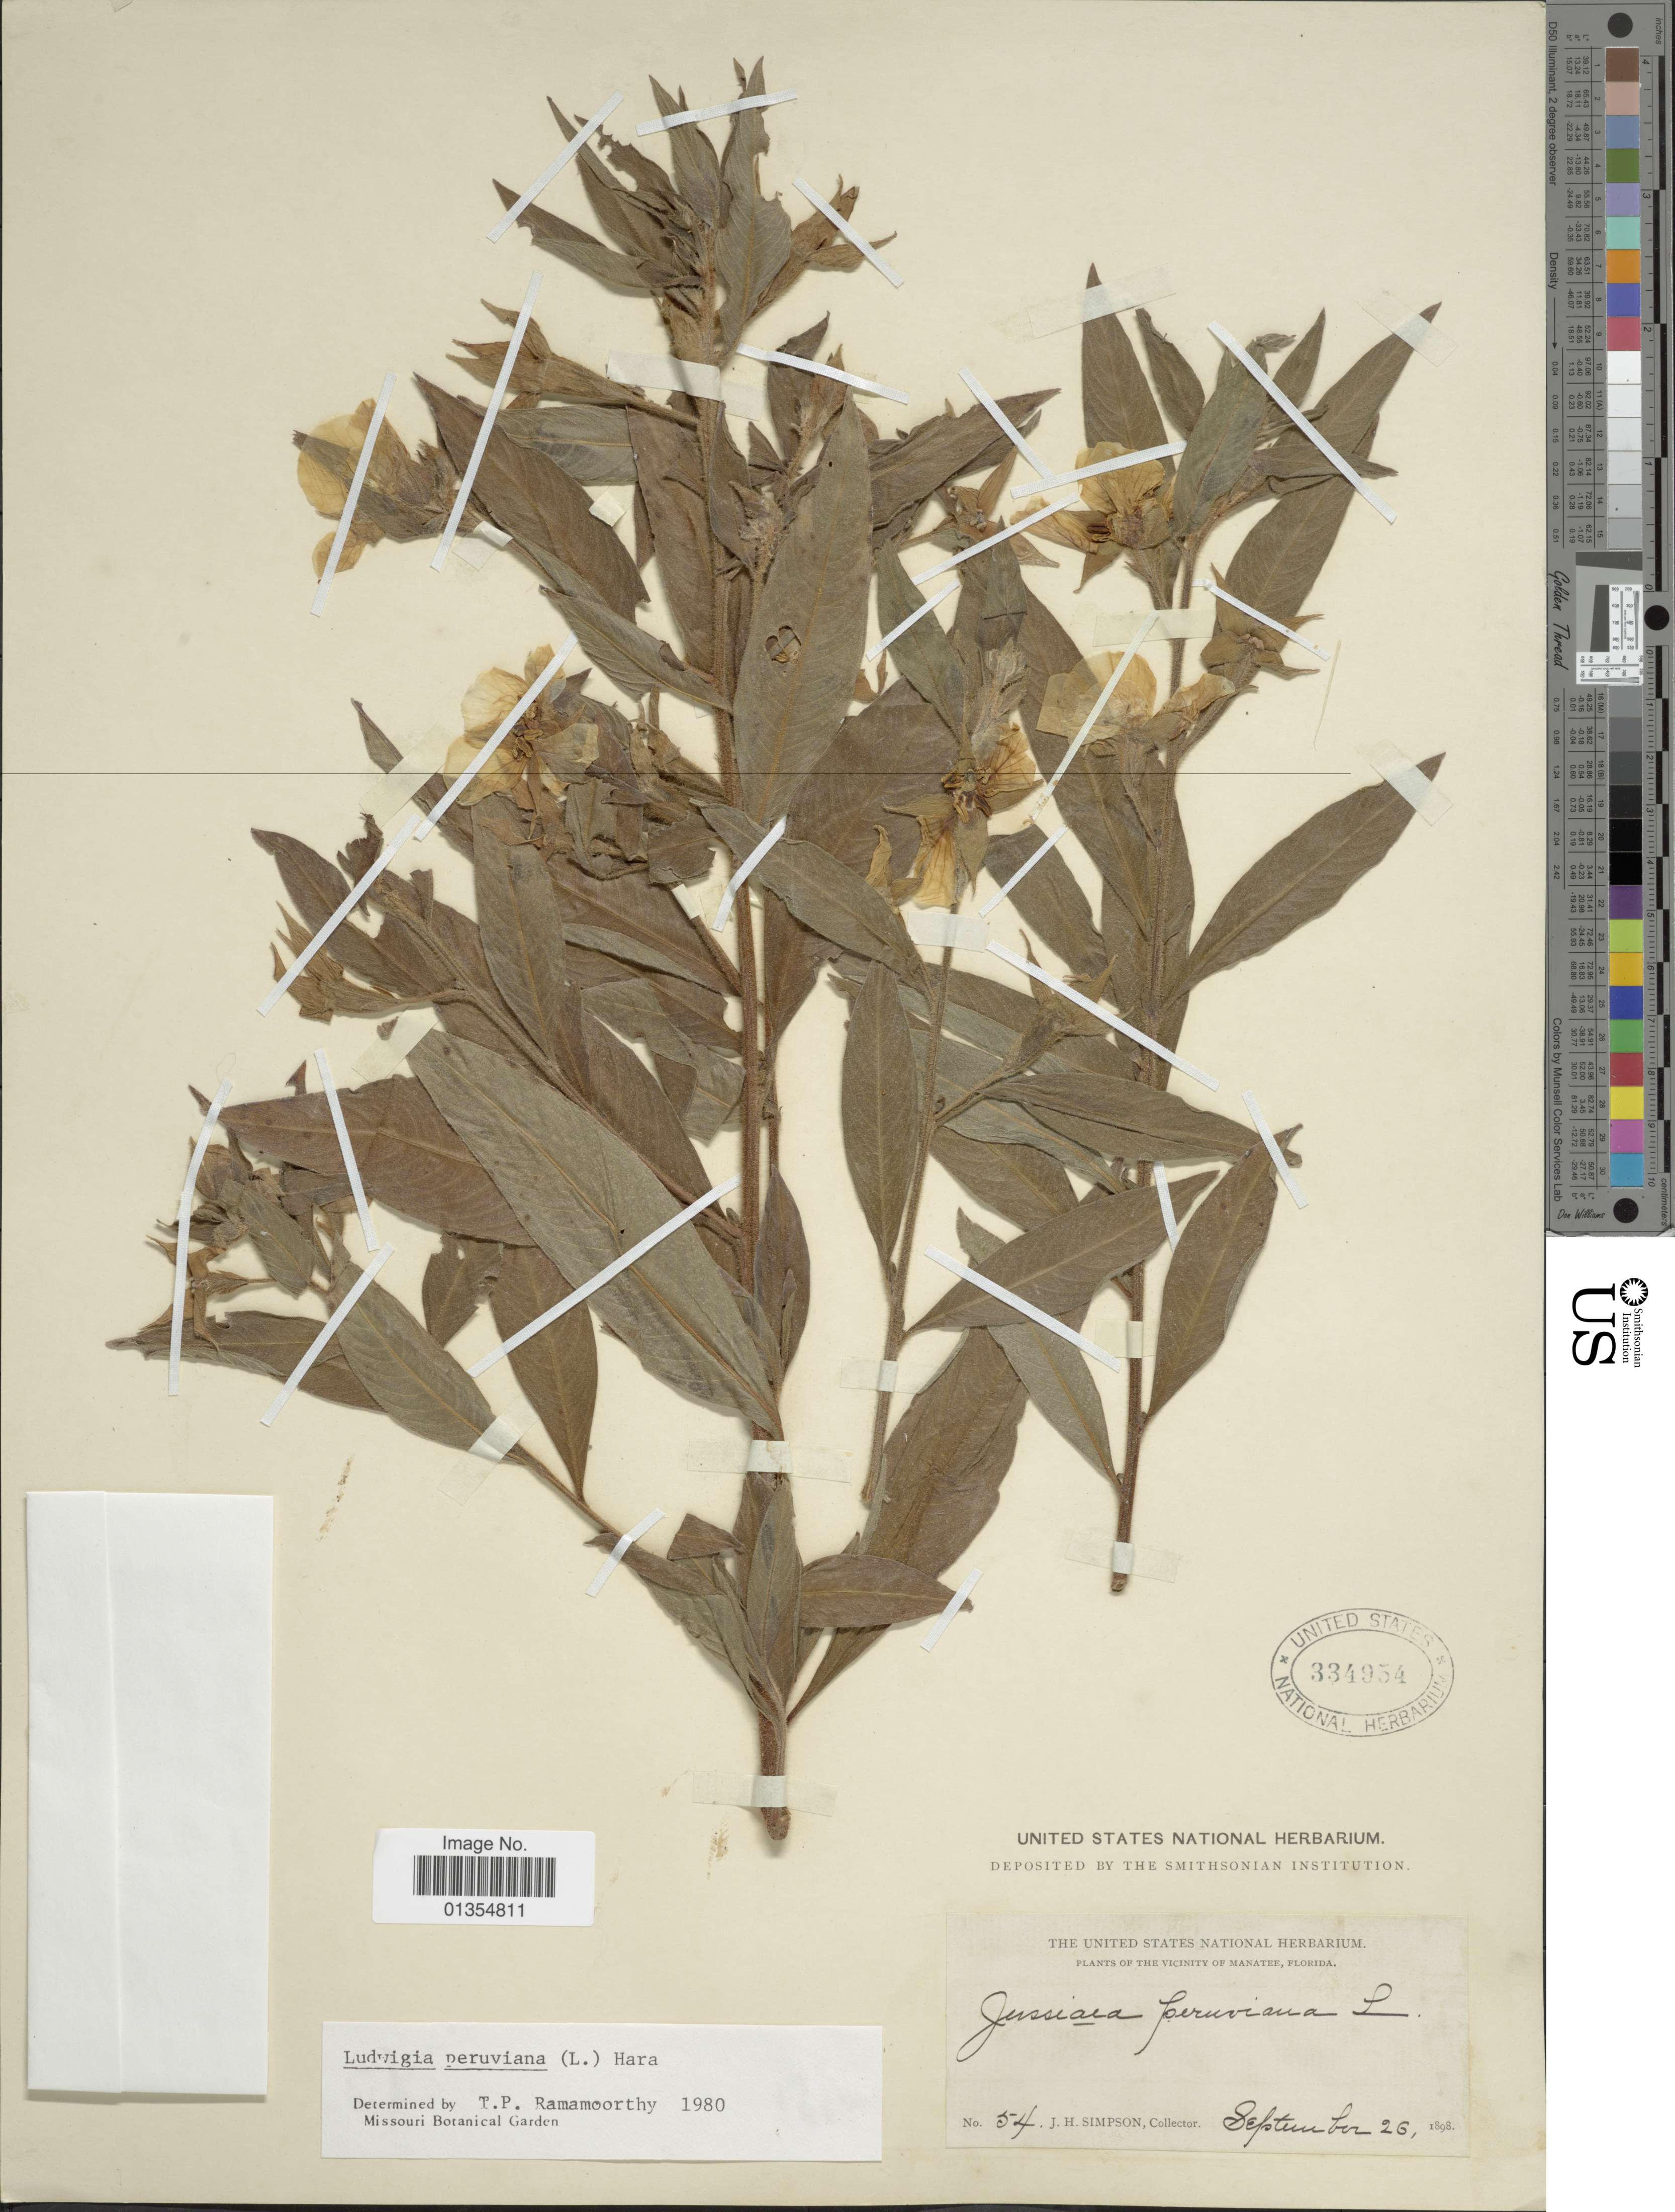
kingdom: Plantae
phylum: Tracheophyta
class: Magnoliopsida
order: Myrtales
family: Onagraceae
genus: Ludwigia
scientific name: Ludwigia peruviana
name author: (L.) H. Hara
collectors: J. H. Simpson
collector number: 54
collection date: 1898-09-26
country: United States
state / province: Florida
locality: Vicinity of Manatef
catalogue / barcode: US 334954